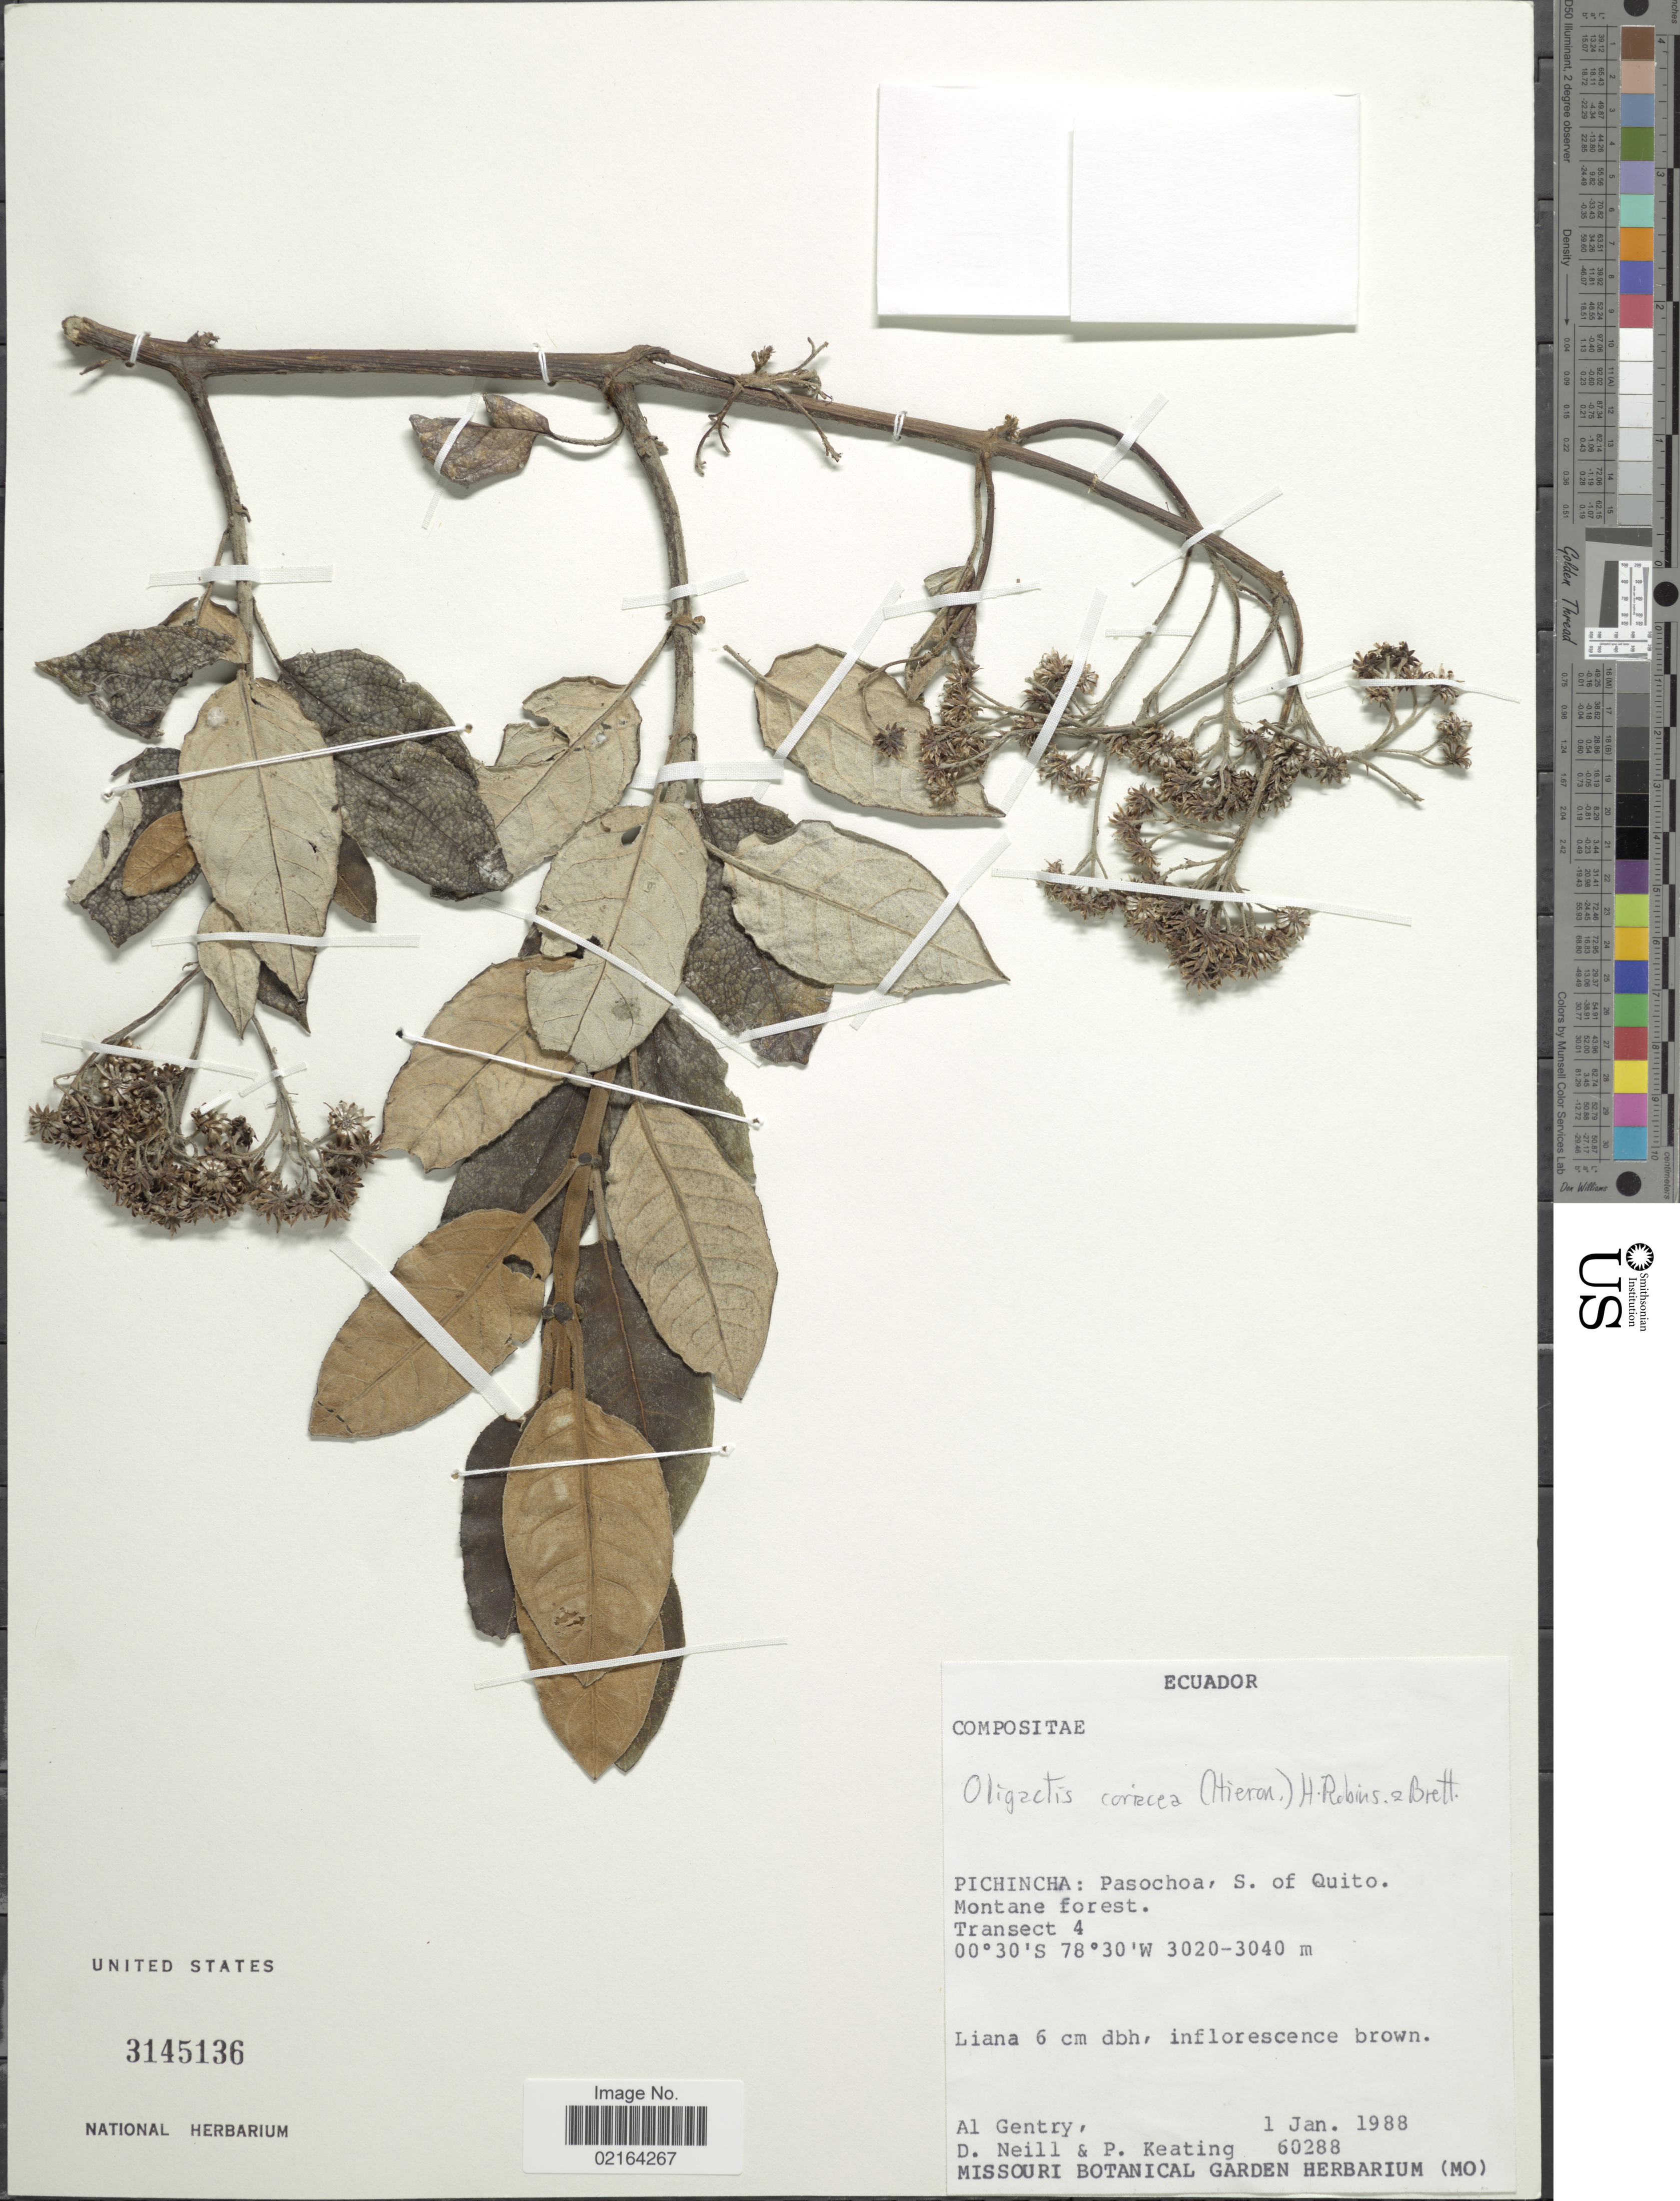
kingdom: Plantae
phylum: Tracheophyta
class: Magnoliopsida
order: Asterales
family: Asteraceae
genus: Sampera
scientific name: Sampera coriacea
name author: (Hieron.) V.A. Funk & H. Rob.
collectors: A. H. Gentry, D. Neill & P. Keating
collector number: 60288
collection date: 1988-01-01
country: Ecuador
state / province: Pichincha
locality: Pichincha: Pasochoa, S. of Quito, Montane forest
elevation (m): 3020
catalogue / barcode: US 3145136